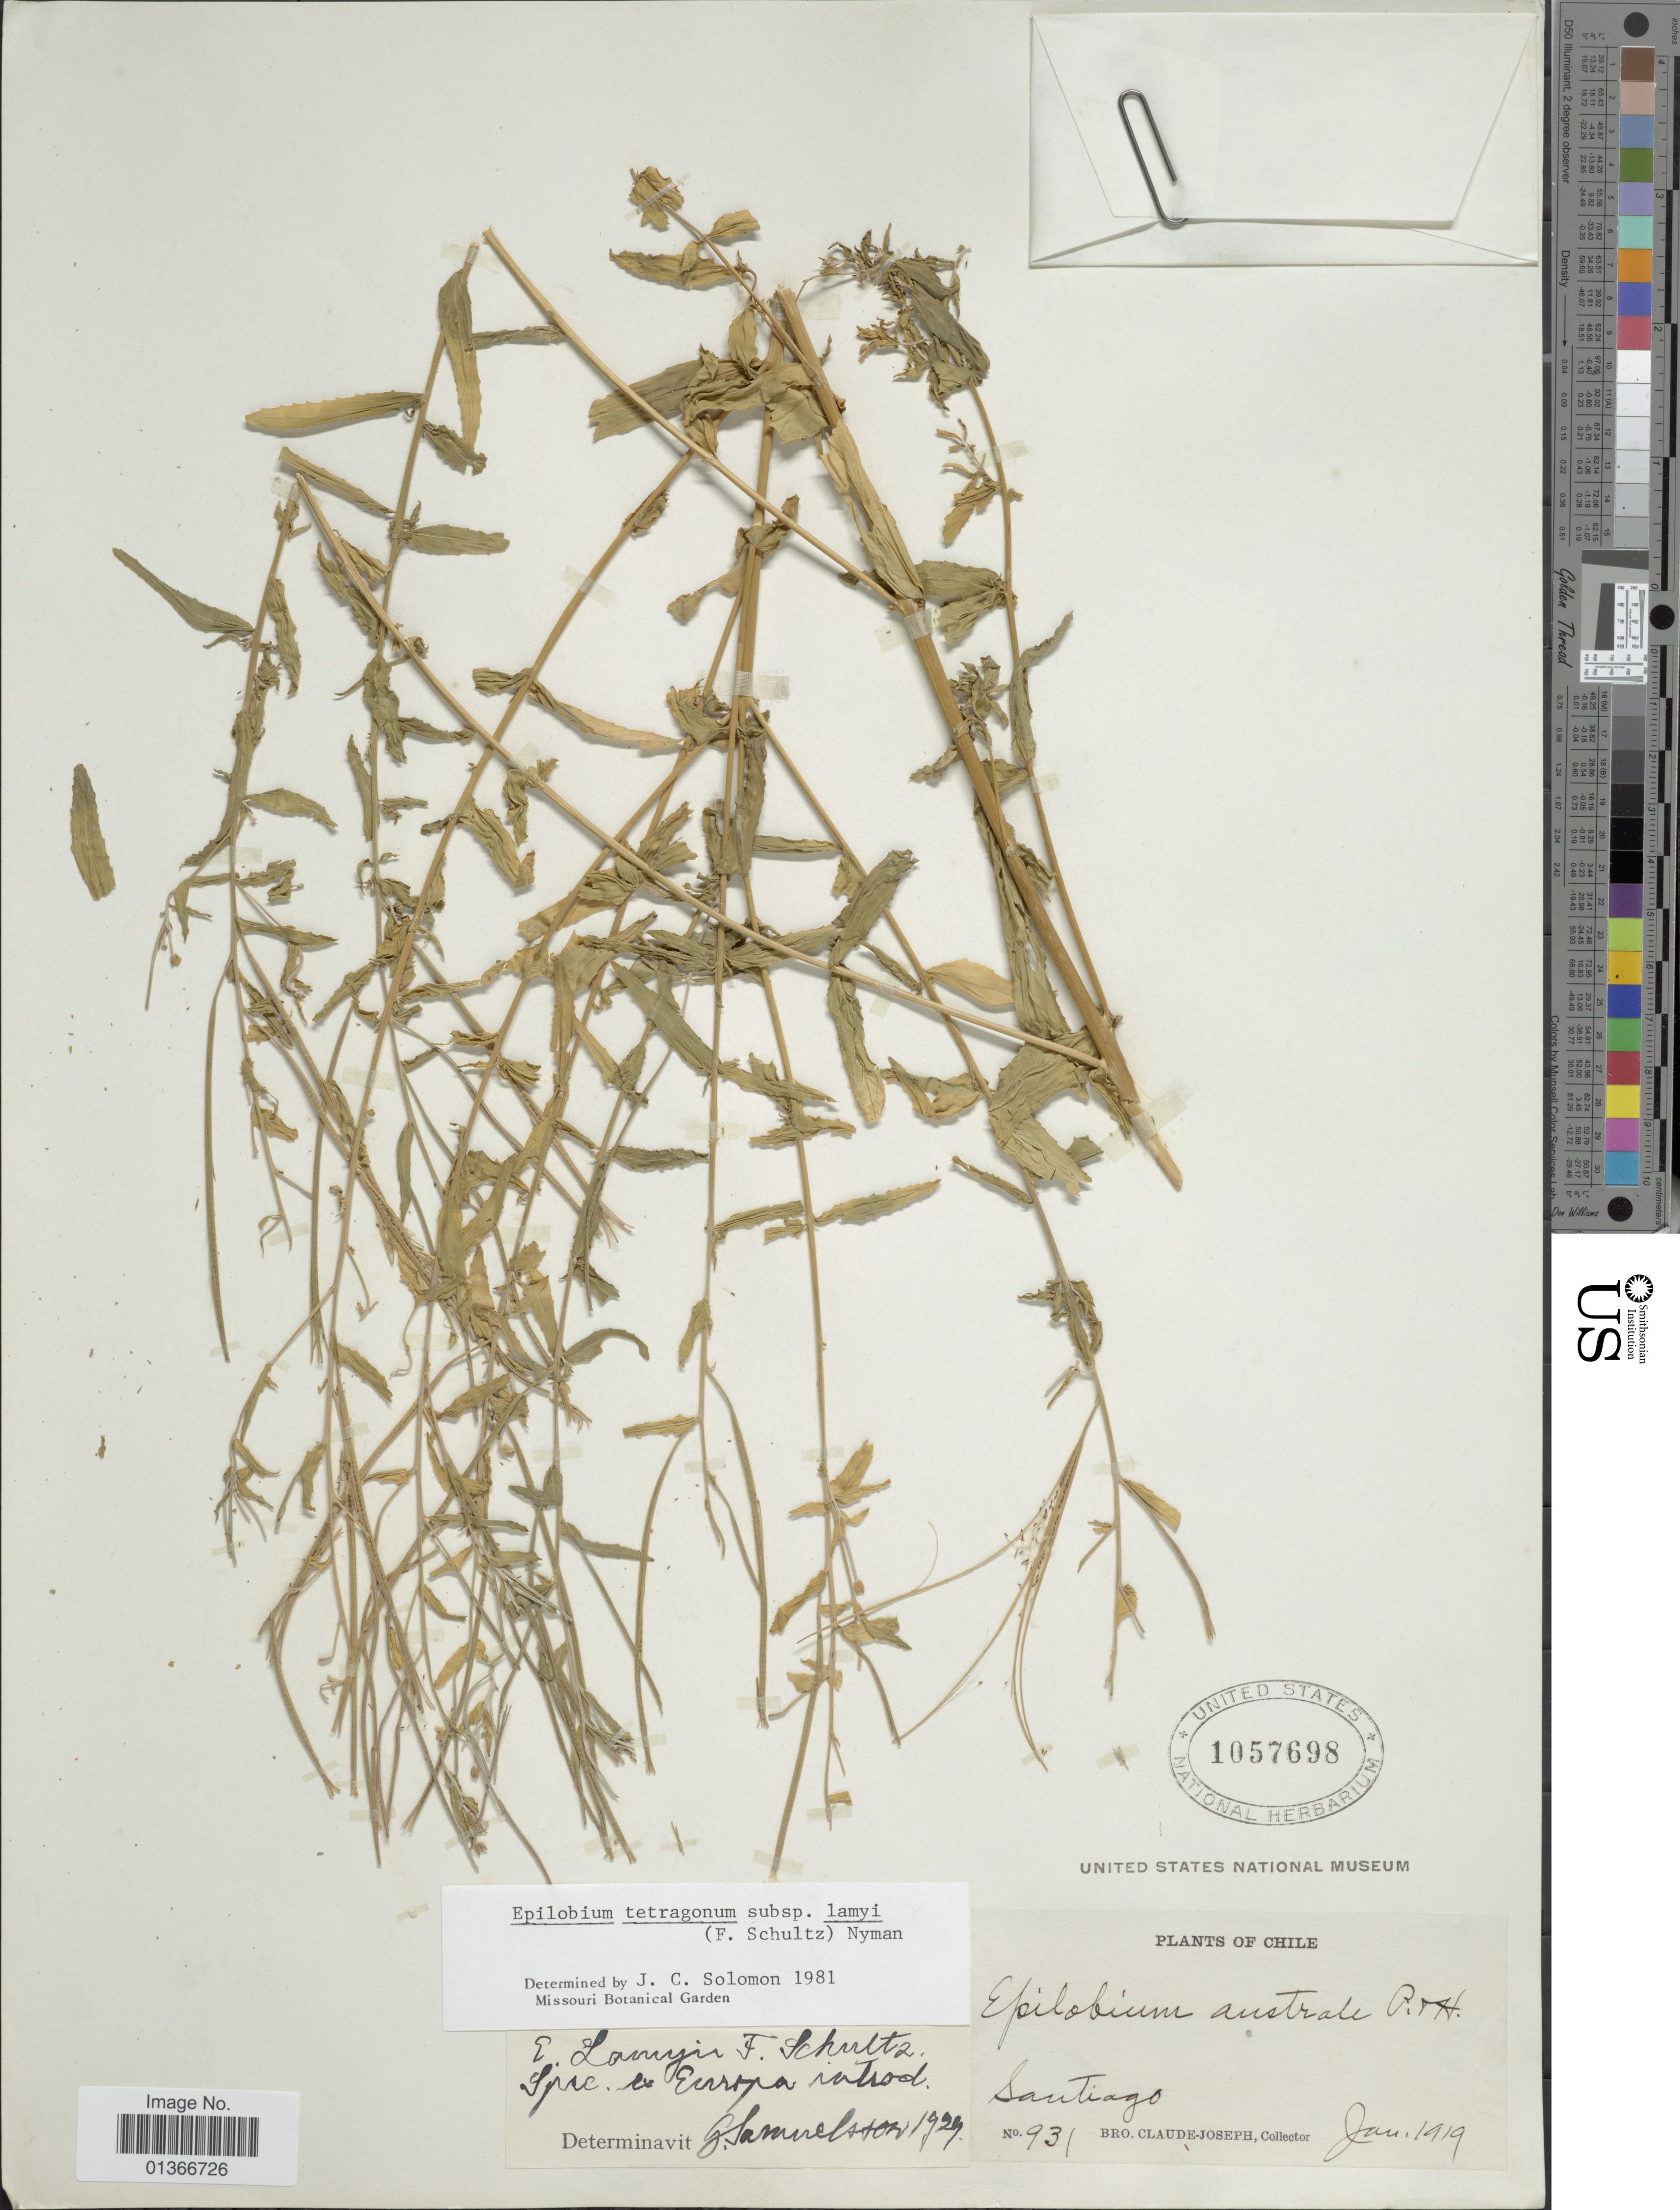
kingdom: Plantae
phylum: Tracheophyta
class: Magnoliopsida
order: Myrtales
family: Onagraceae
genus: Epilobium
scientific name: Epilobium tetragonum subsp. lamyi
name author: (F.W. Schultz) Nyman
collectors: Bro. Claude-Joseph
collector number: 931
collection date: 1919-01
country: Chile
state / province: Región Metropolitana (RM)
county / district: Santiago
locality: Santiago.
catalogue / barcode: US 1057698